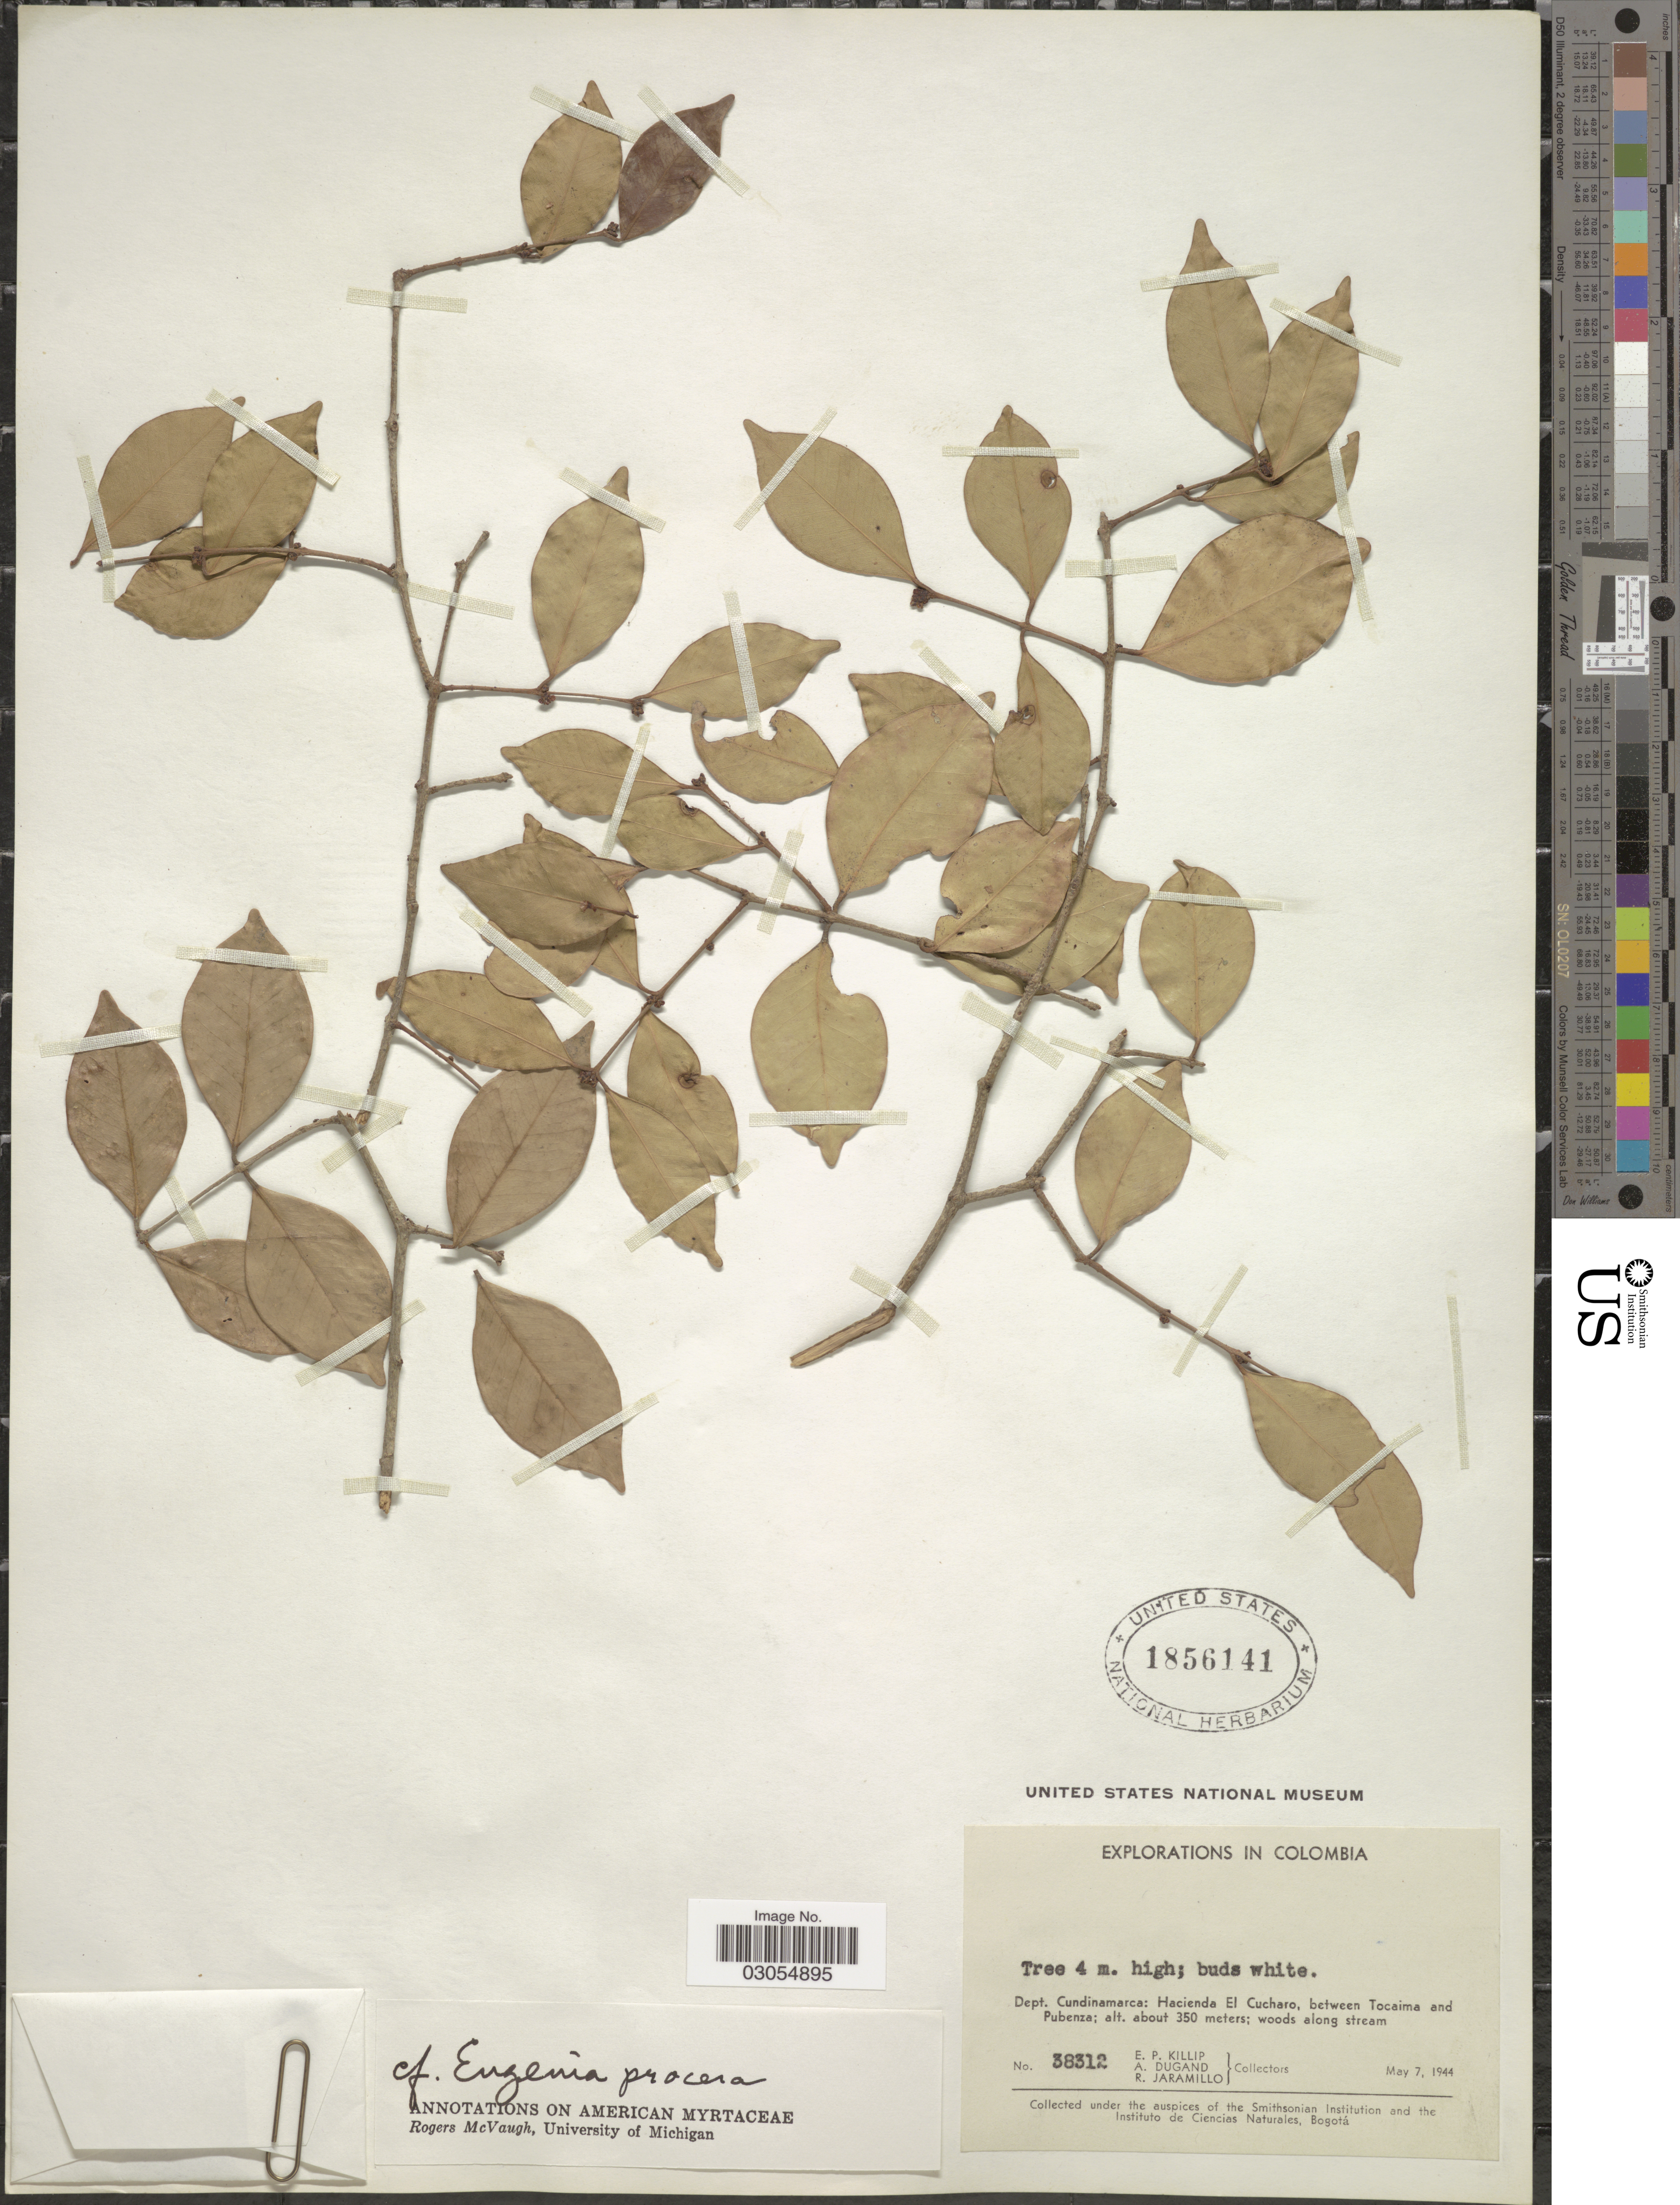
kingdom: Plantae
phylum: Tracheophyta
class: Magnoliopsida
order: Myrtales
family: Myrtaceae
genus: Eugenia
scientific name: Eugenia procera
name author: (Sw.) Poir.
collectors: E. P. Killip, A. Dugand & R. Jaramillo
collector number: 38312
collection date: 1944-05-07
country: Colombia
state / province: Cundinamarca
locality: Dept. Cundinamarca: Hacienda El Cucharo, between Tocaima and Pubenza.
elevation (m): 350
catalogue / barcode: US 1856141